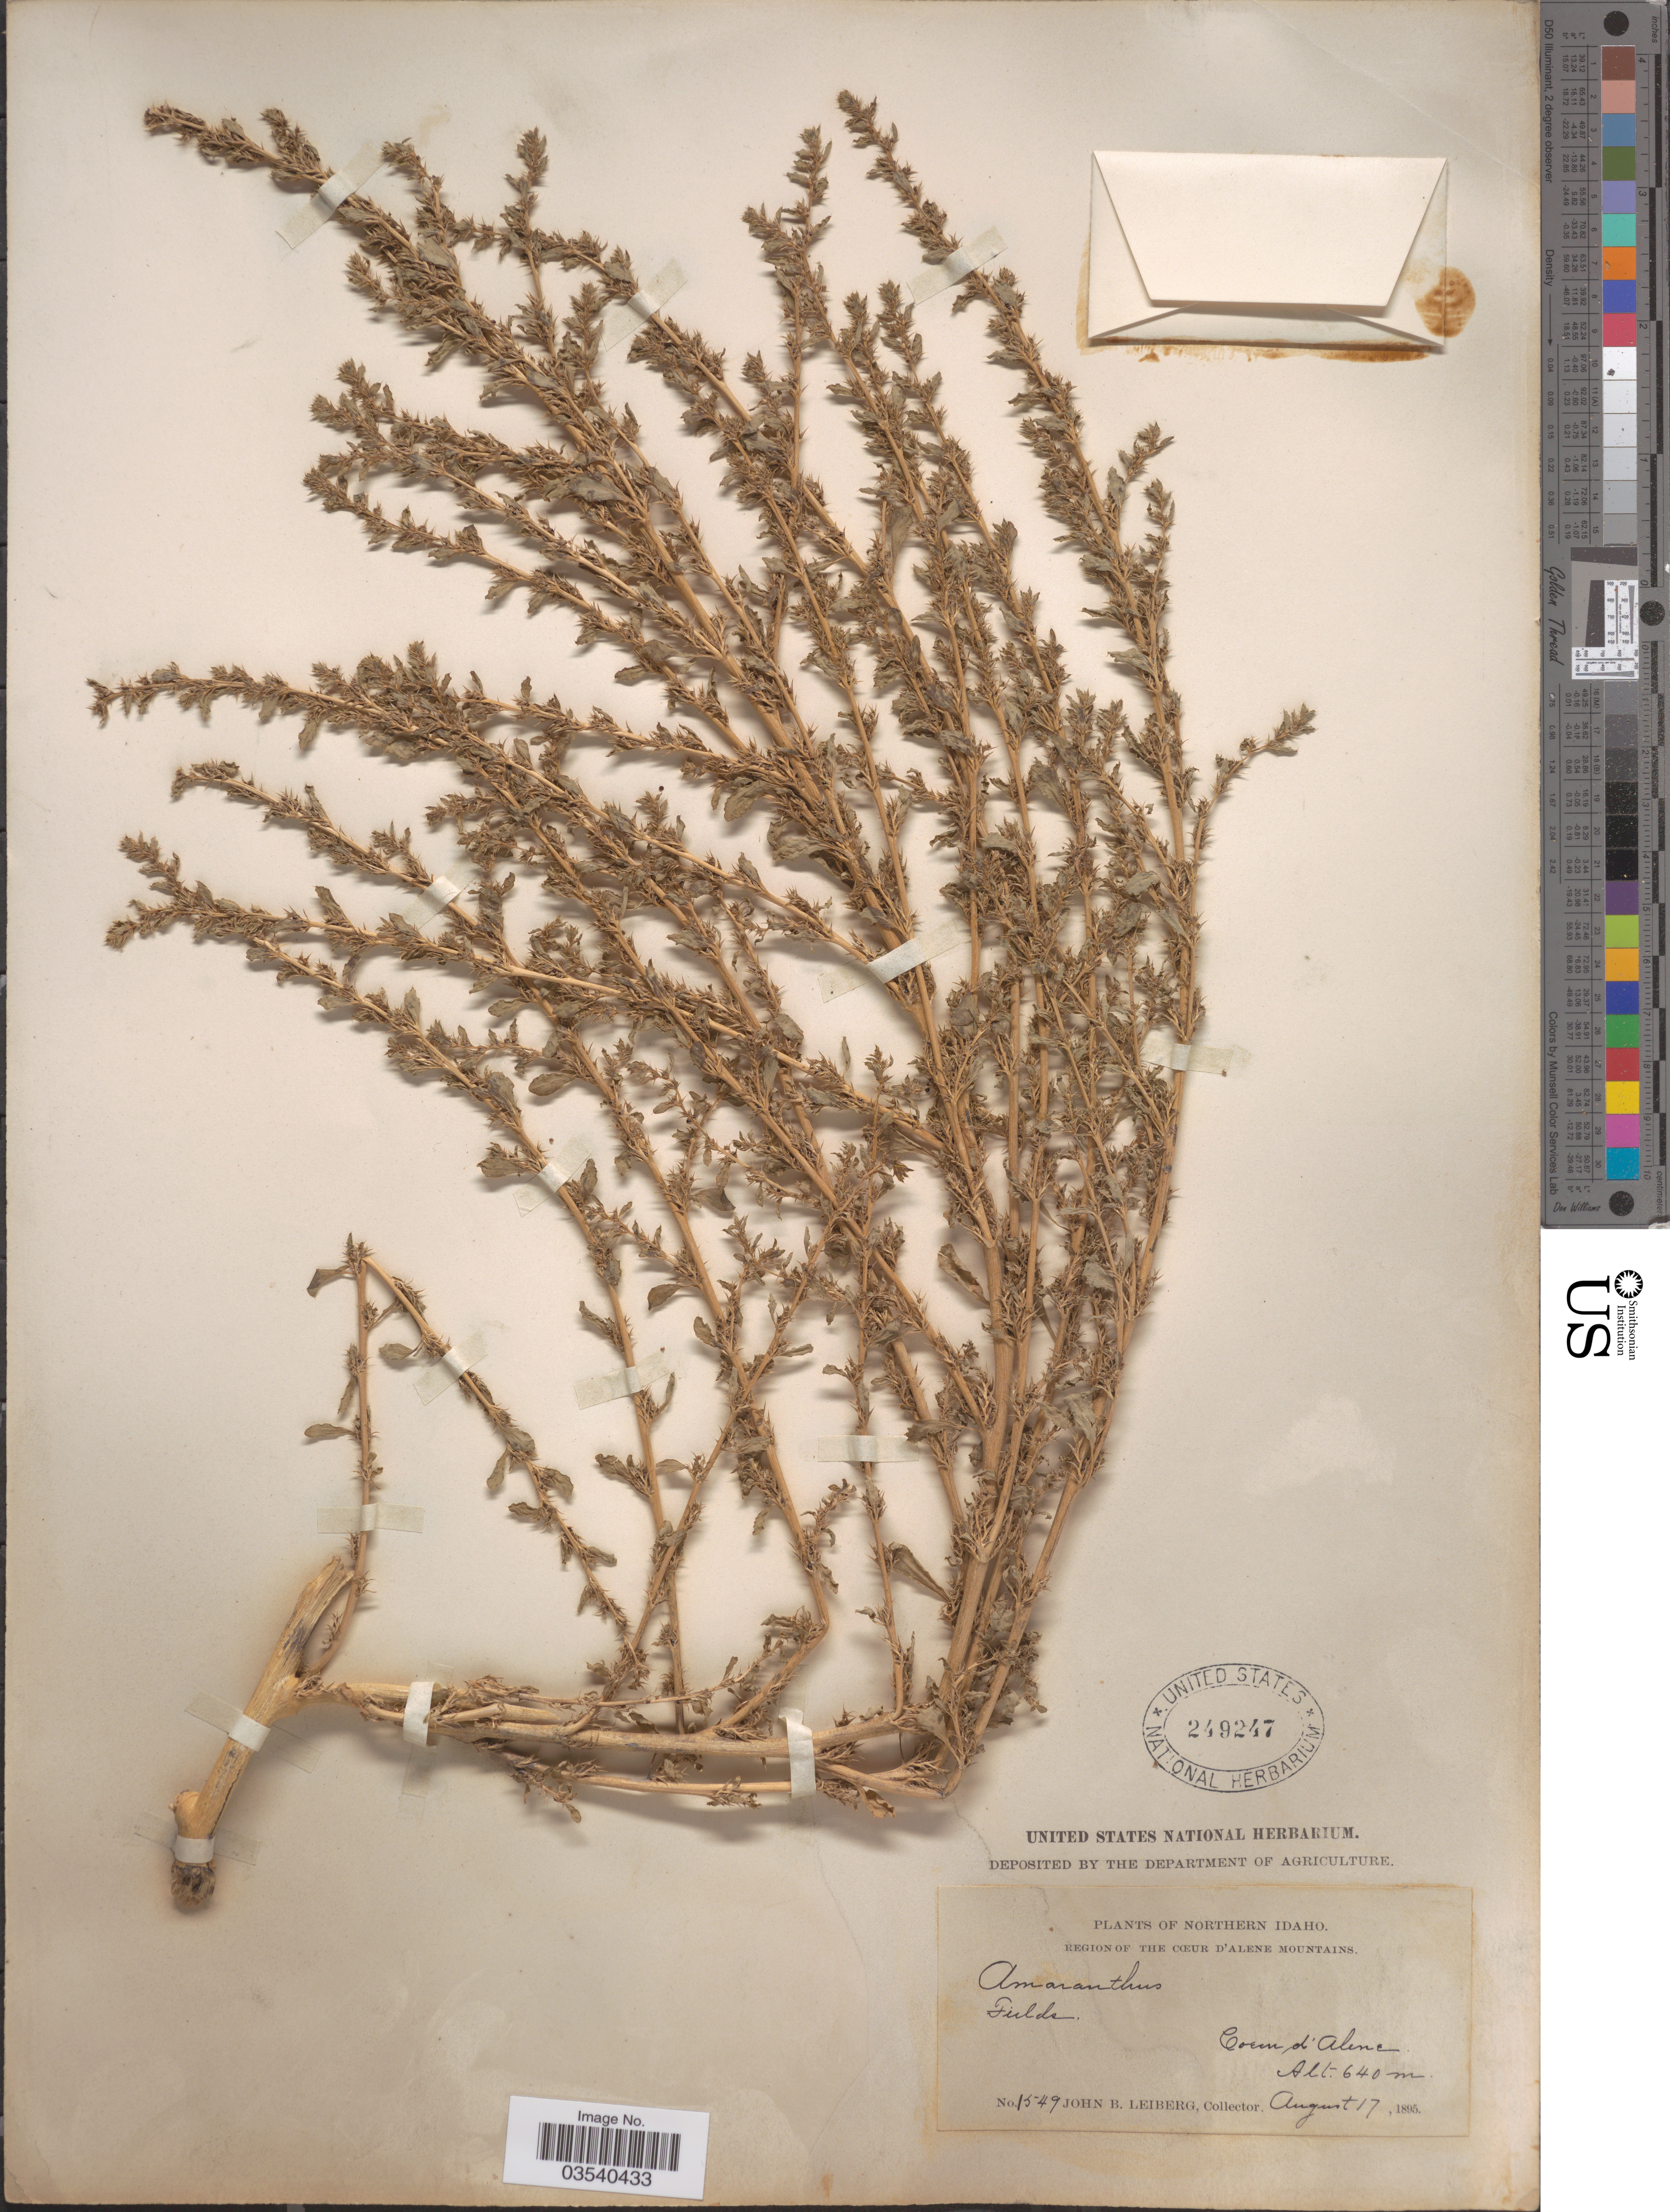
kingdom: Plantae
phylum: Tracheophyta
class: Magnoliopsida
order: Caryophyllales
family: Amaranthaceae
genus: Amaranthus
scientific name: Amaranthus graecizans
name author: L.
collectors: J. B. Leiberg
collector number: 1549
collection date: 1895-08-17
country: United States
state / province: Idaho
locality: Northern Idaho. Region of the Cæuer D'Alene Mountains. Coeur d'Alene.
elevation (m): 640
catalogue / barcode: US 249247